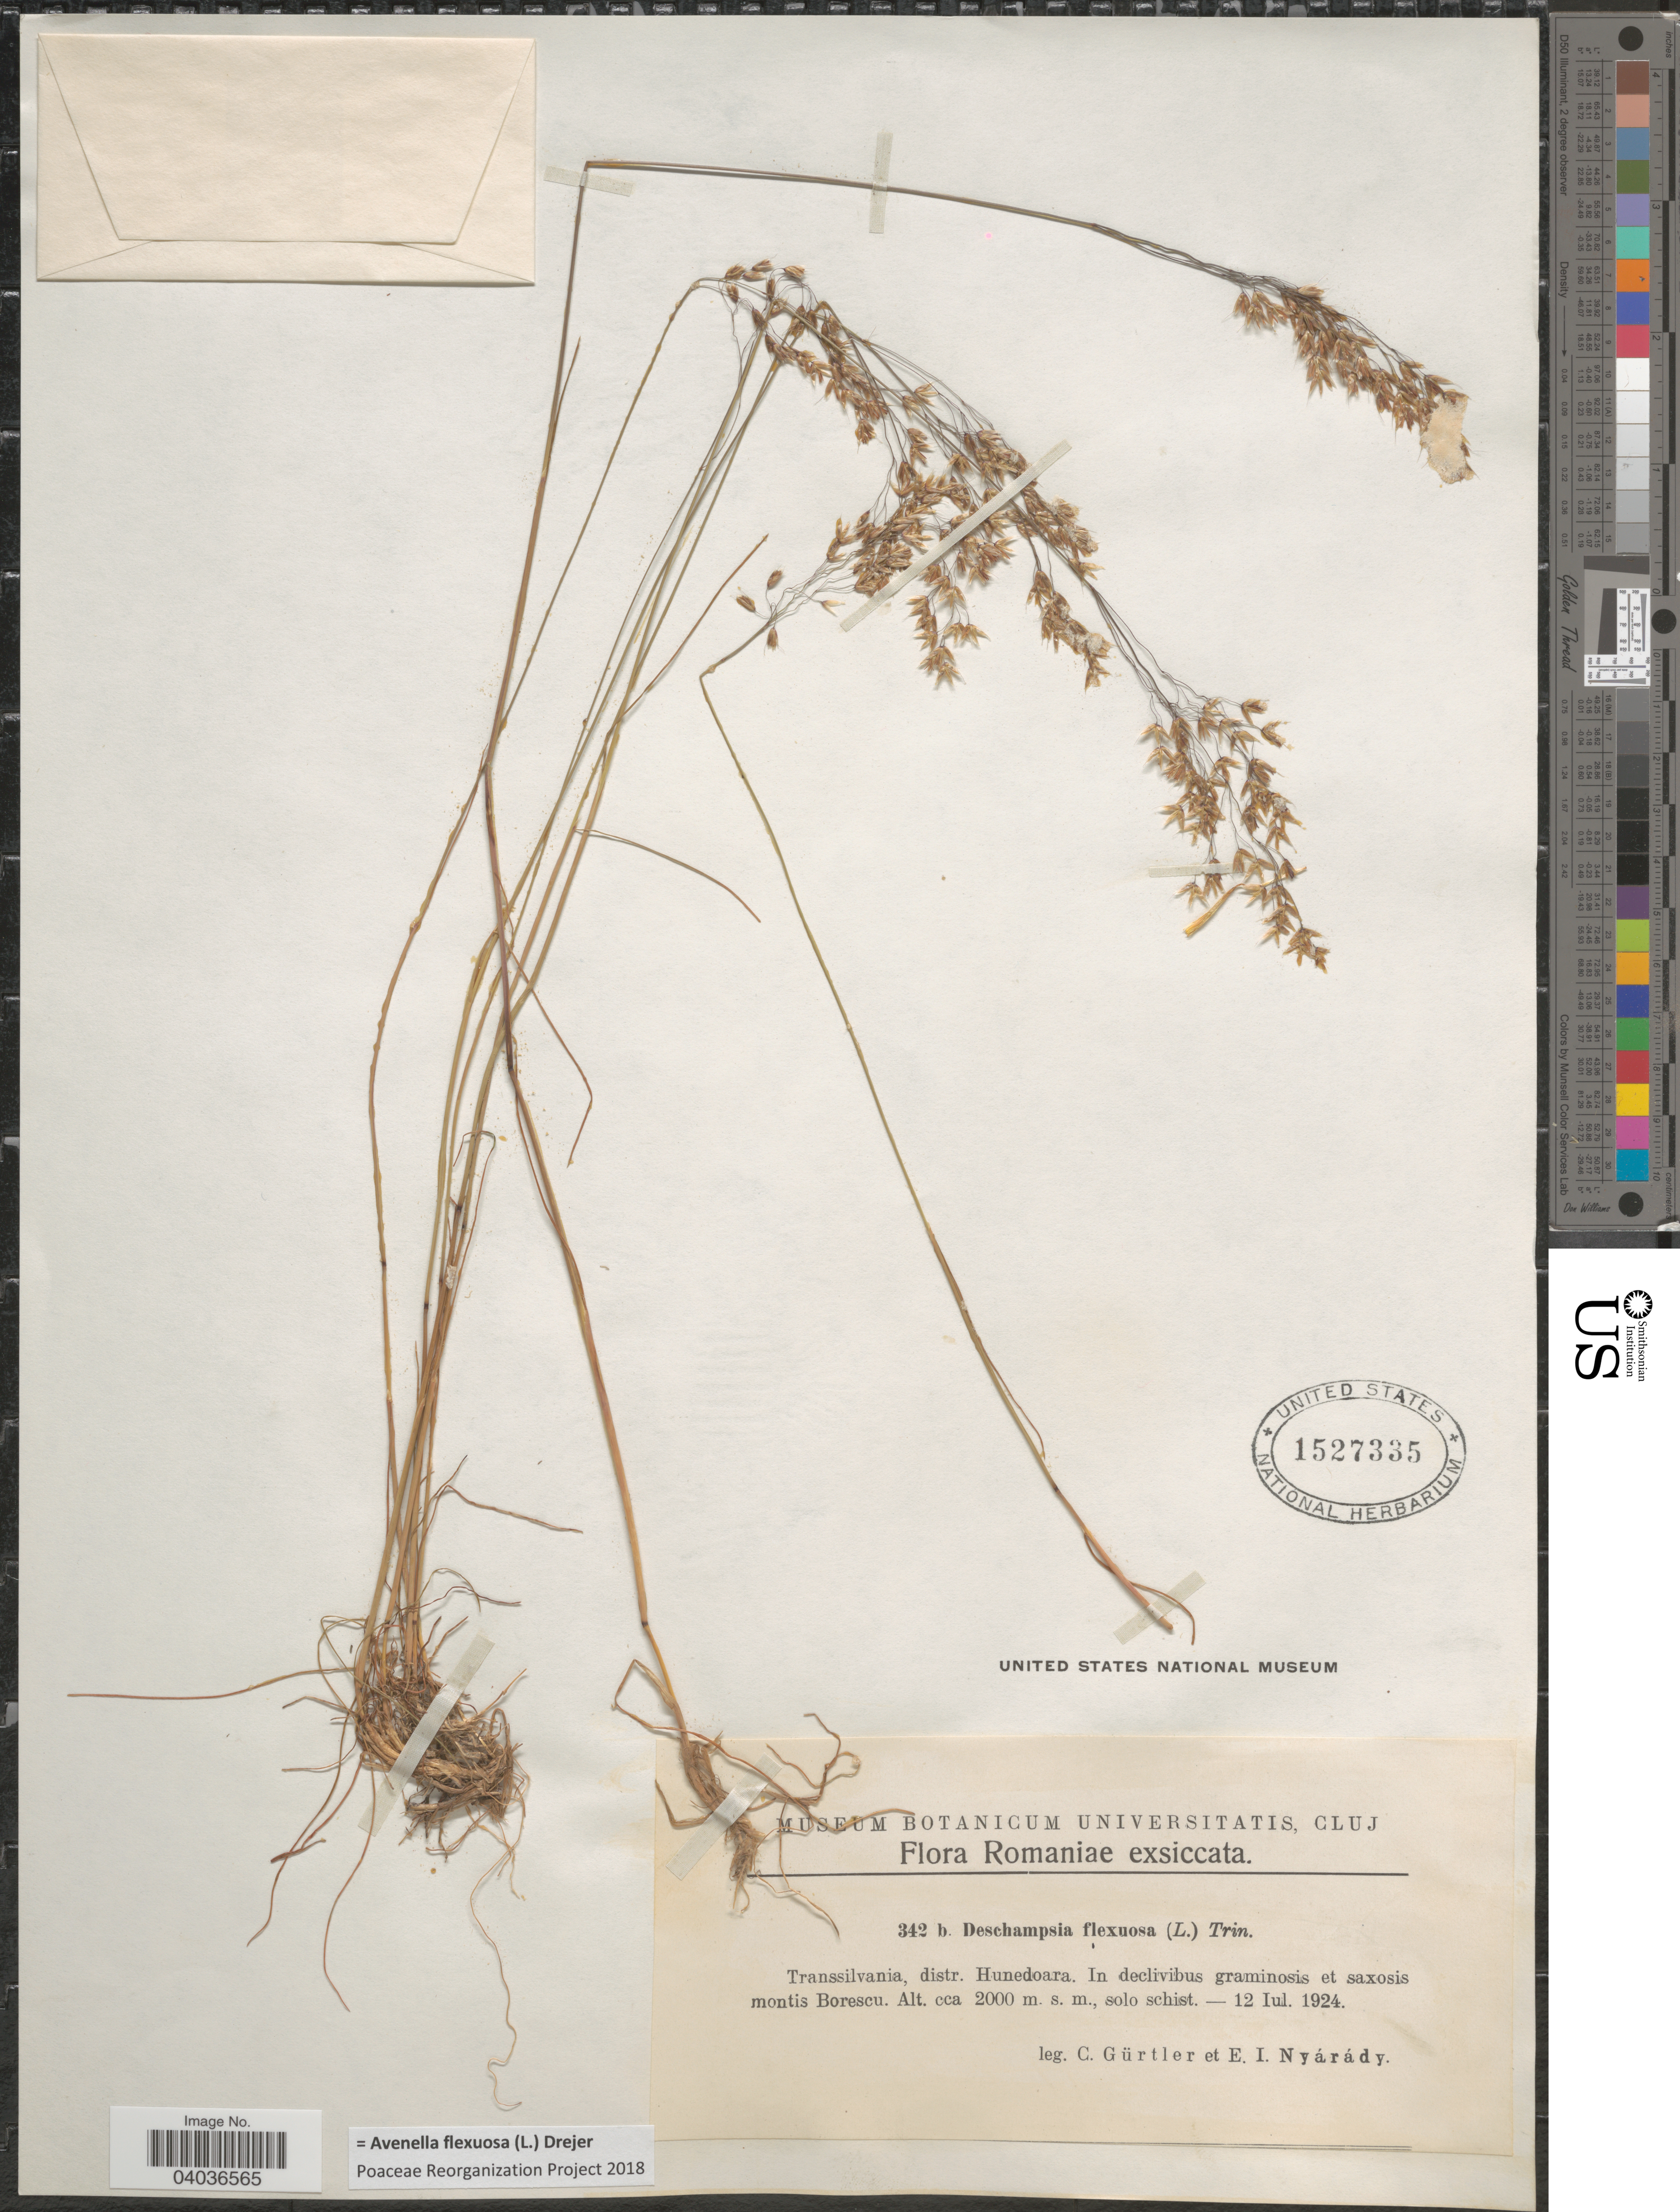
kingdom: Plantae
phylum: Tracheophyta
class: Liliopsida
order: Poales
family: Poaceae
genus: Avenella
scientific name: Avenella flexuosa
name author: (L.) Drejer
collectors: C. Gürtler & E. Nyárády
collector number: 342b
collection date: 1924-07-12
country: Romania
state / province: Hunedoara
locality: Romaniae. Transsilvania, distr. Hunedoara. In declivibus graminosis et saxosis montis Borescu.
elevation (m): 2000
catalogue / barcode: US 1527335